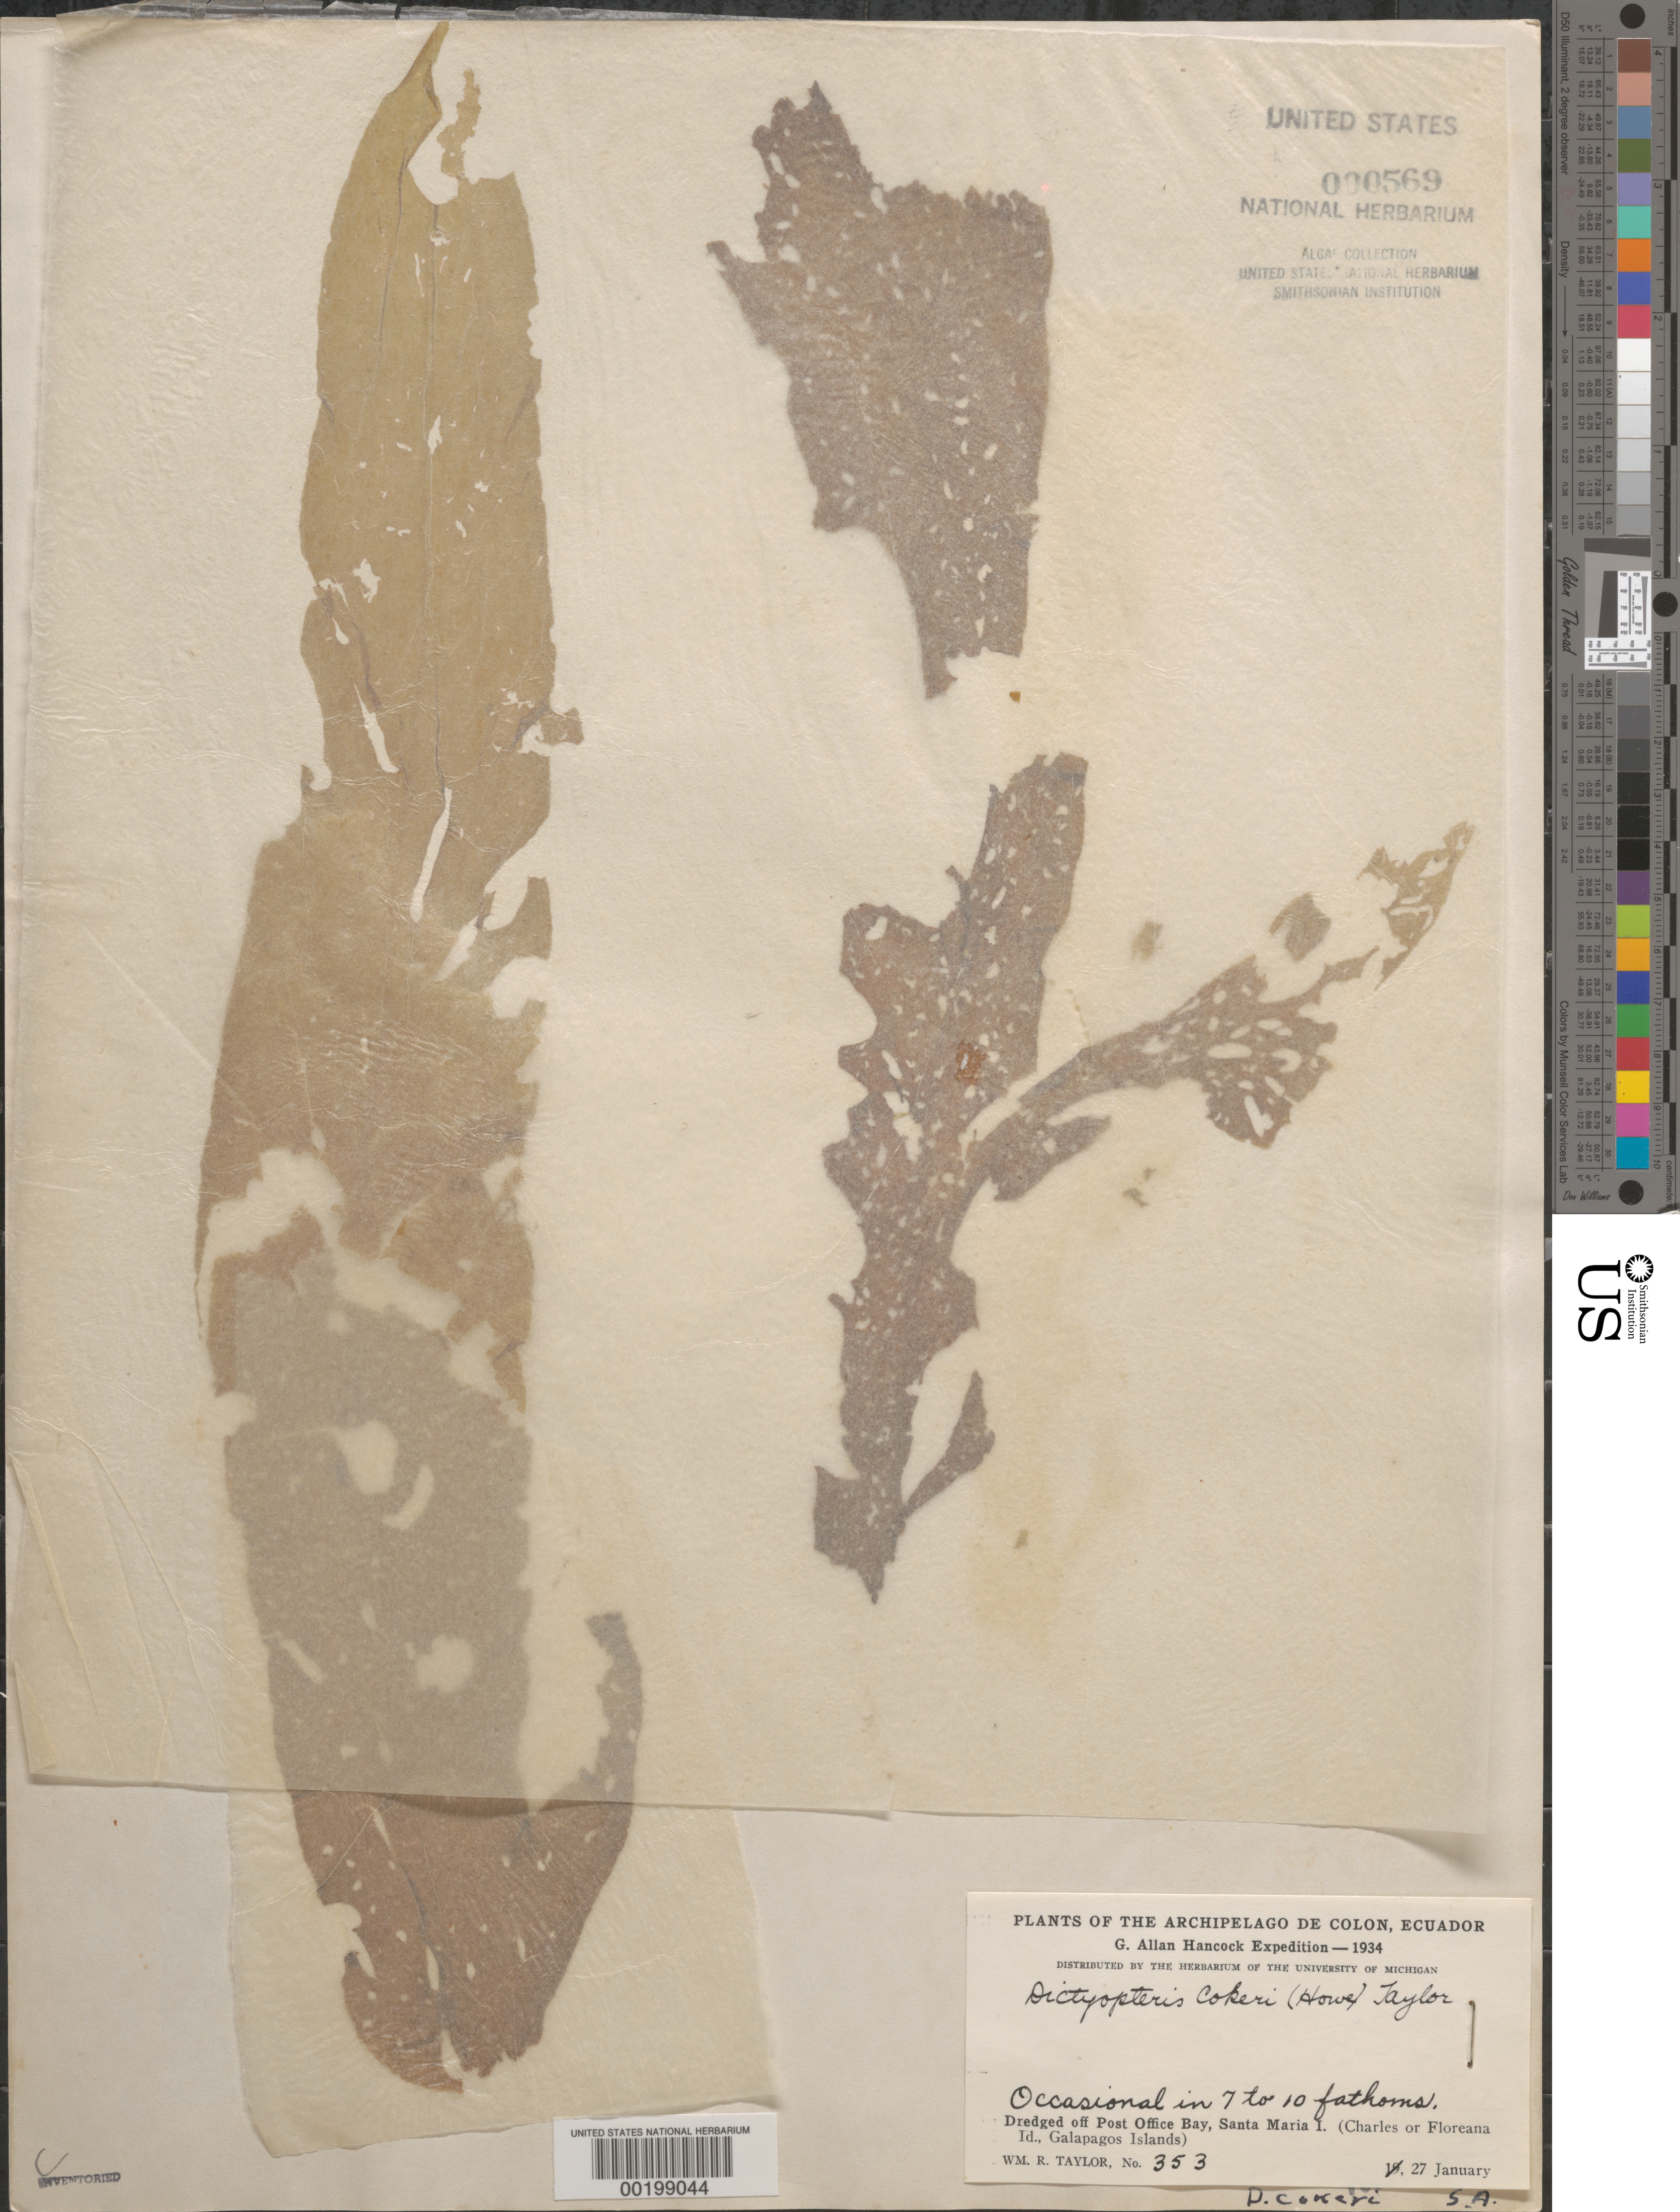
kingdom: Chromista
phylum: Ochrophyta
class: Phaeophyceae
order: Dictyotales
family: Dictyotaceae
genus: Dictyopteris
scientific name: Dictyopteris cokeri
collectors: W. R. Taylor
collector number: WRT 34-353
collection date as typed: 27 Jan 1934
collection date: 1934-01-27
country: Ecuador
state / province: Colón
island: Floreana [Charles, Santa Maria]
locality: Off Post Office Bay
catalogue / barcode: US 569